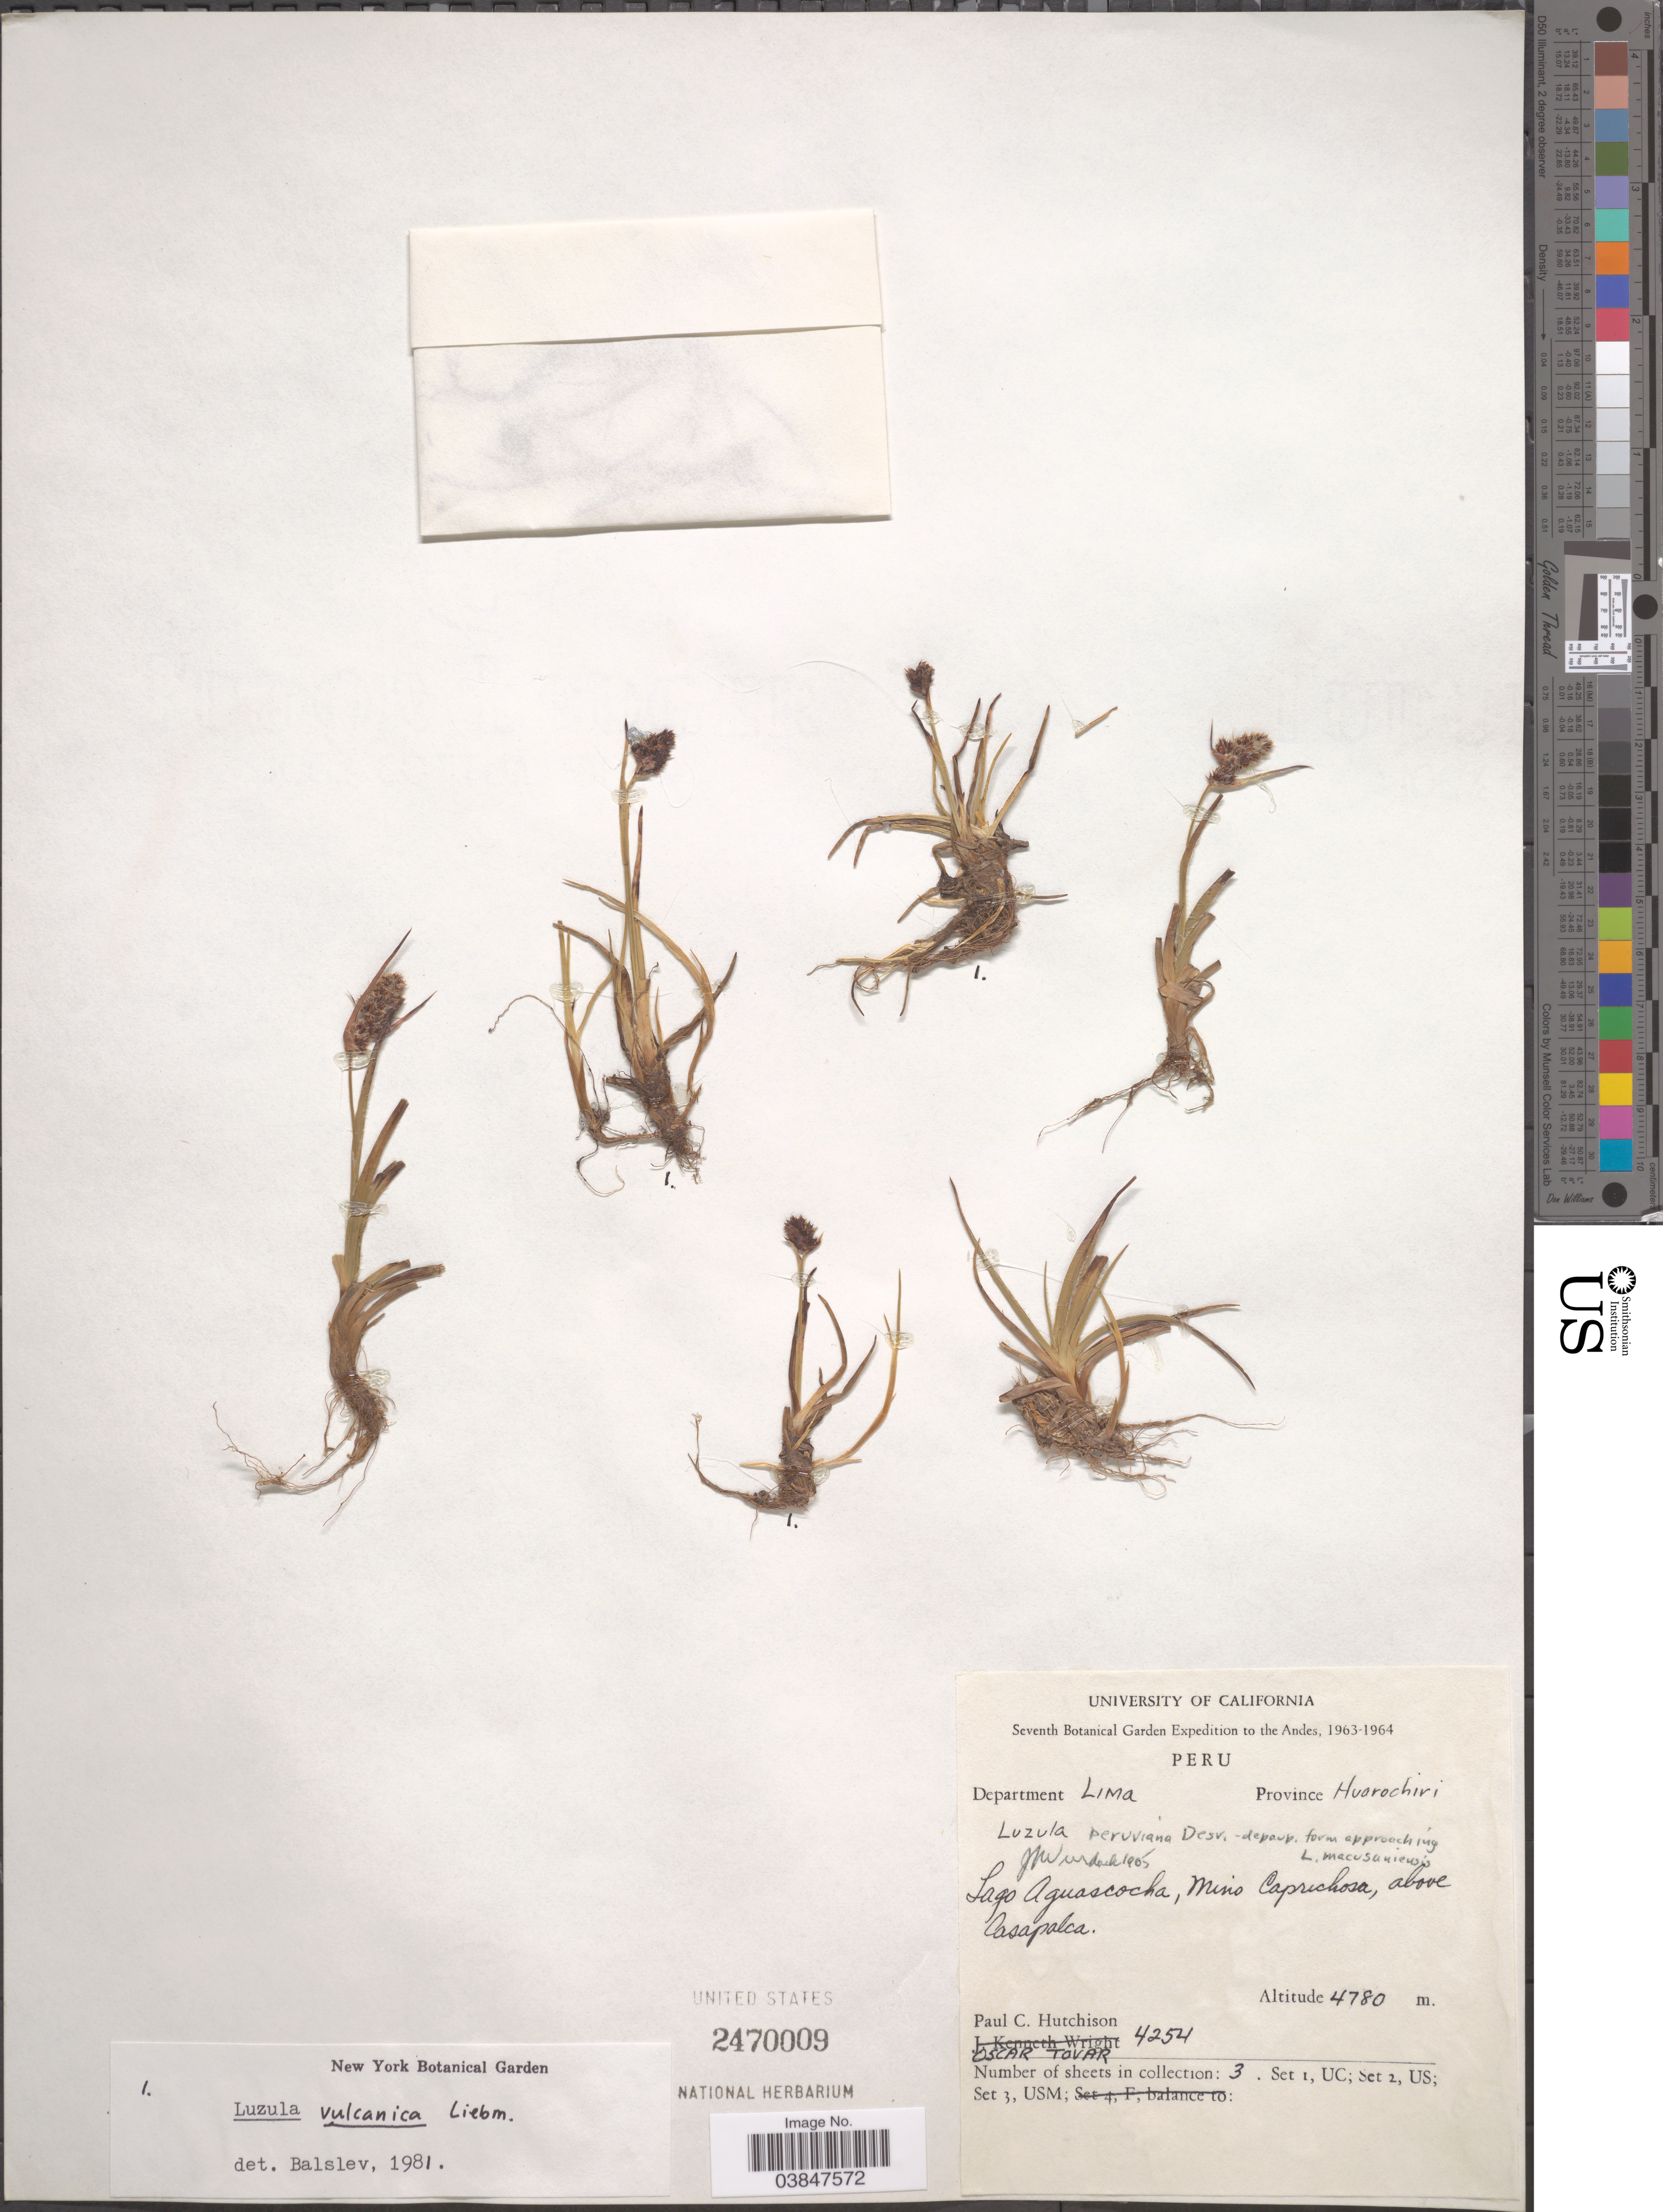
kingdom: Plantae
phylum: Tracheophyta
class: Liliopsida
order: Poales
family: Juncaceae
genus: Luzula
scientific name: Luzula vulcanica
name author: Liebm.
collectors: P. C. Hutchison & Ó. Tovar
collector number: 4254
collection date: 1963/1964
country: Peru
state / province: Lima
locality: The Andes. Department Lima. Province Huarochiri. Lago Aguascocha, Mino Caprichosa, above Casapalca.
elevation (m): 4780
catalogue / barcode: US 2470009